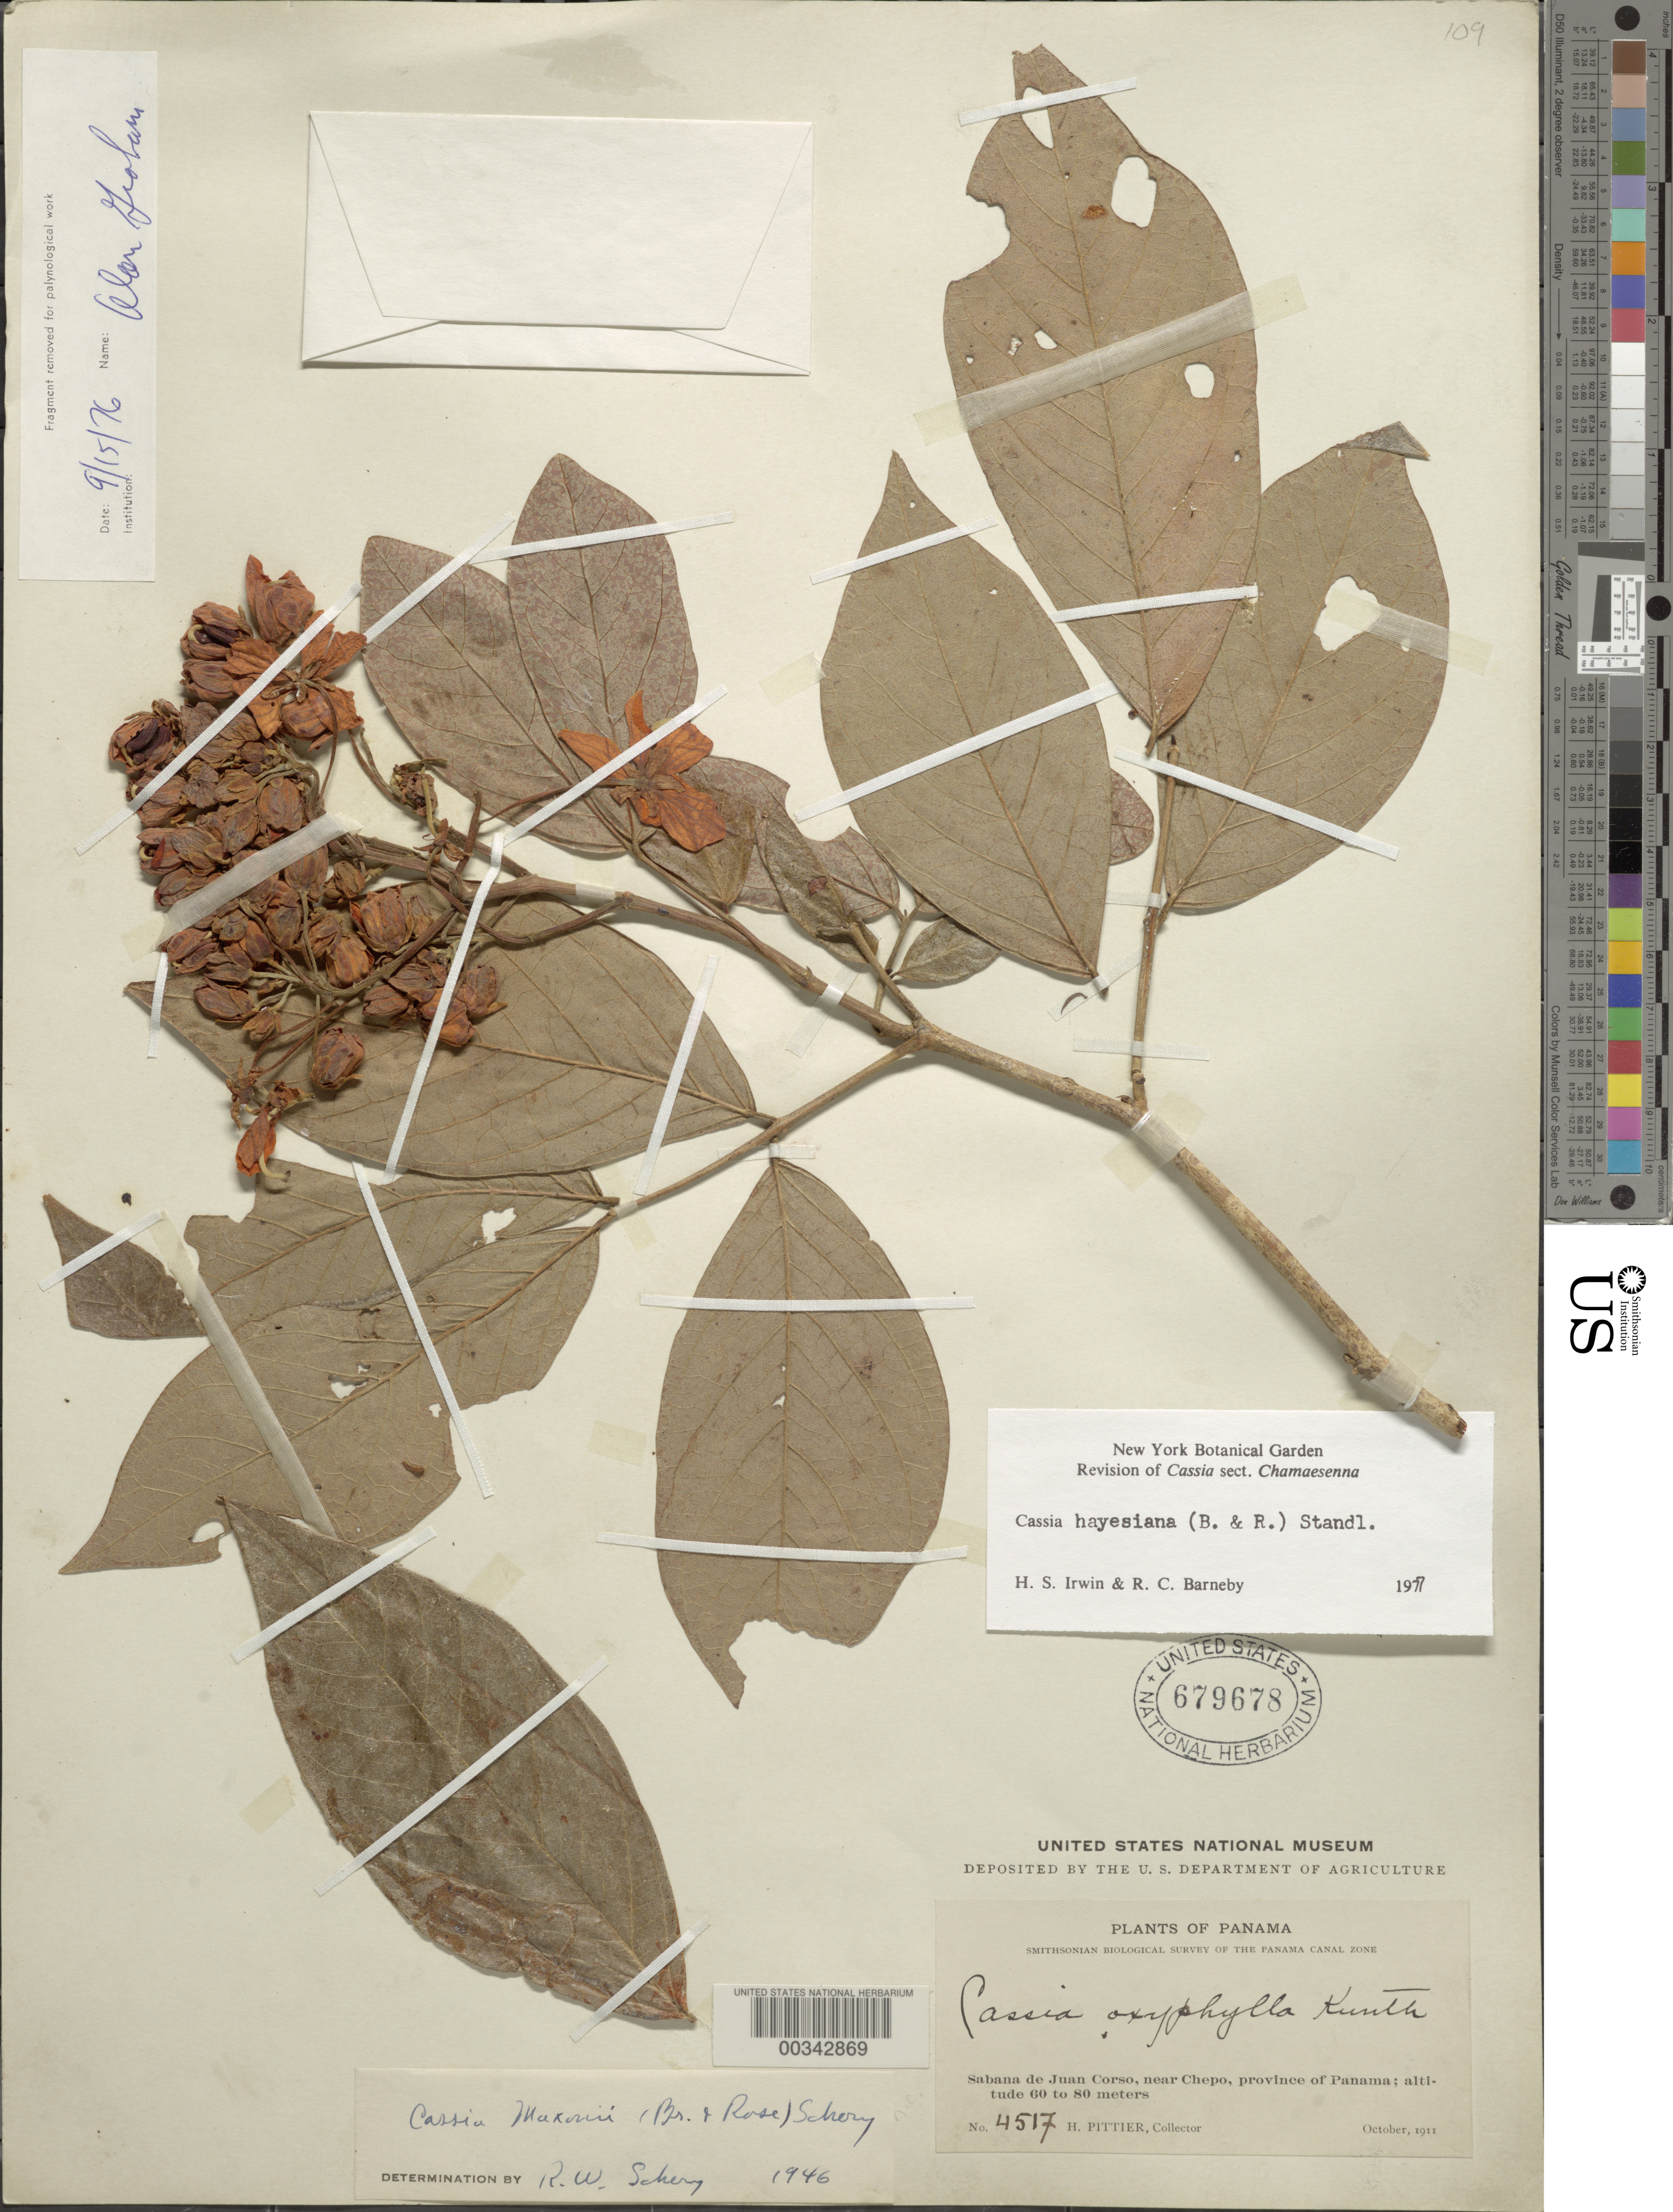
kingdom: Plantae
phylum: Tracheophyta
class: Magnoliopsida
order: Fabales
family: Fabaceae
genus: Senna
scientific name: Senna hayesiana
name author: (Britton & Rose) H.S. Irwin & Barneby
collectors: H. F. Pittier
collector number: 4517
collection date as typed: Oct 1911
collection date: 1911-10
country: Panama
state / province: Panamá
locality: Sabana de Juan Corso, near Chepo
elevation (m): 60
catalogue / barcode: US 679678